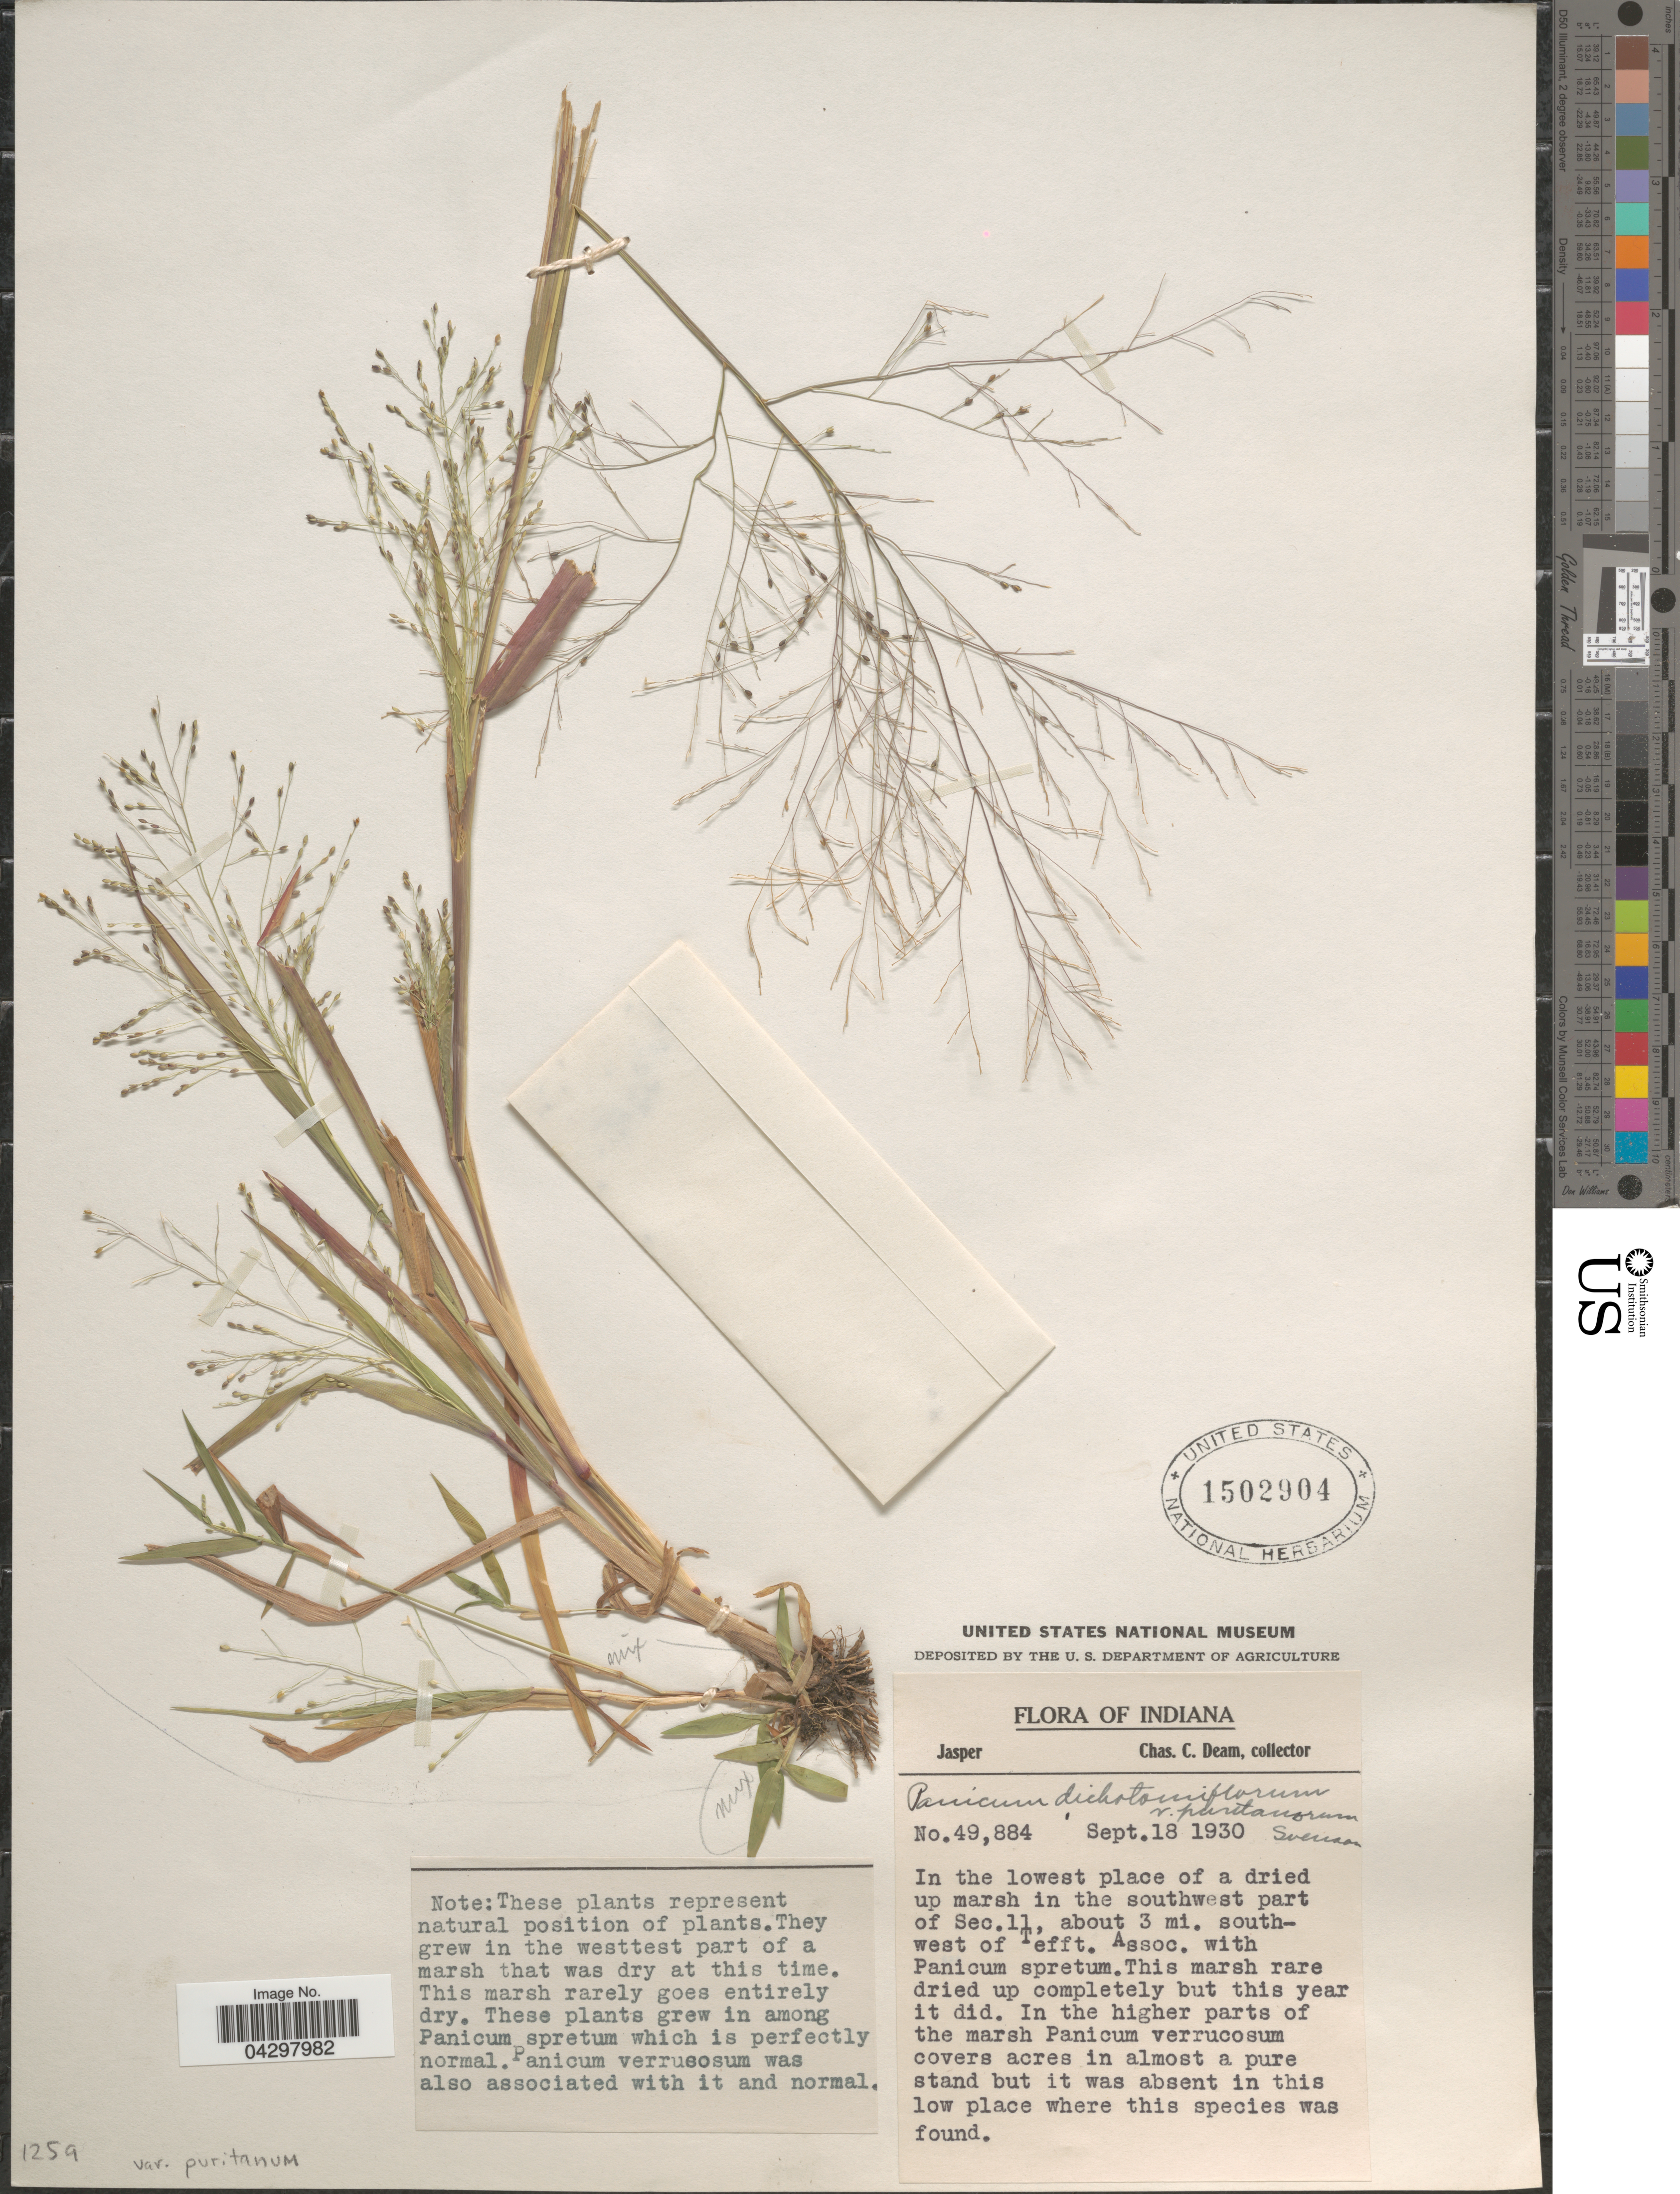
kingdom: Plantae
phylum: Tracheophyta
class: Liliopsida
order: Poales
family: Poaceae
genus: Panicum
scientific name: Panicum dichotomiflorum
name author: Michx.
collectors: C. C. Deam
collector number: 49884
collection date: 1930-09-18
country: United States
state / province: Indiana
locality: Jasper. In the lowest place of a dried up marsh in the southwest part of Sec.11, about 3 mi. southwest of Tefft.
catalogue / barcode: US 1502904